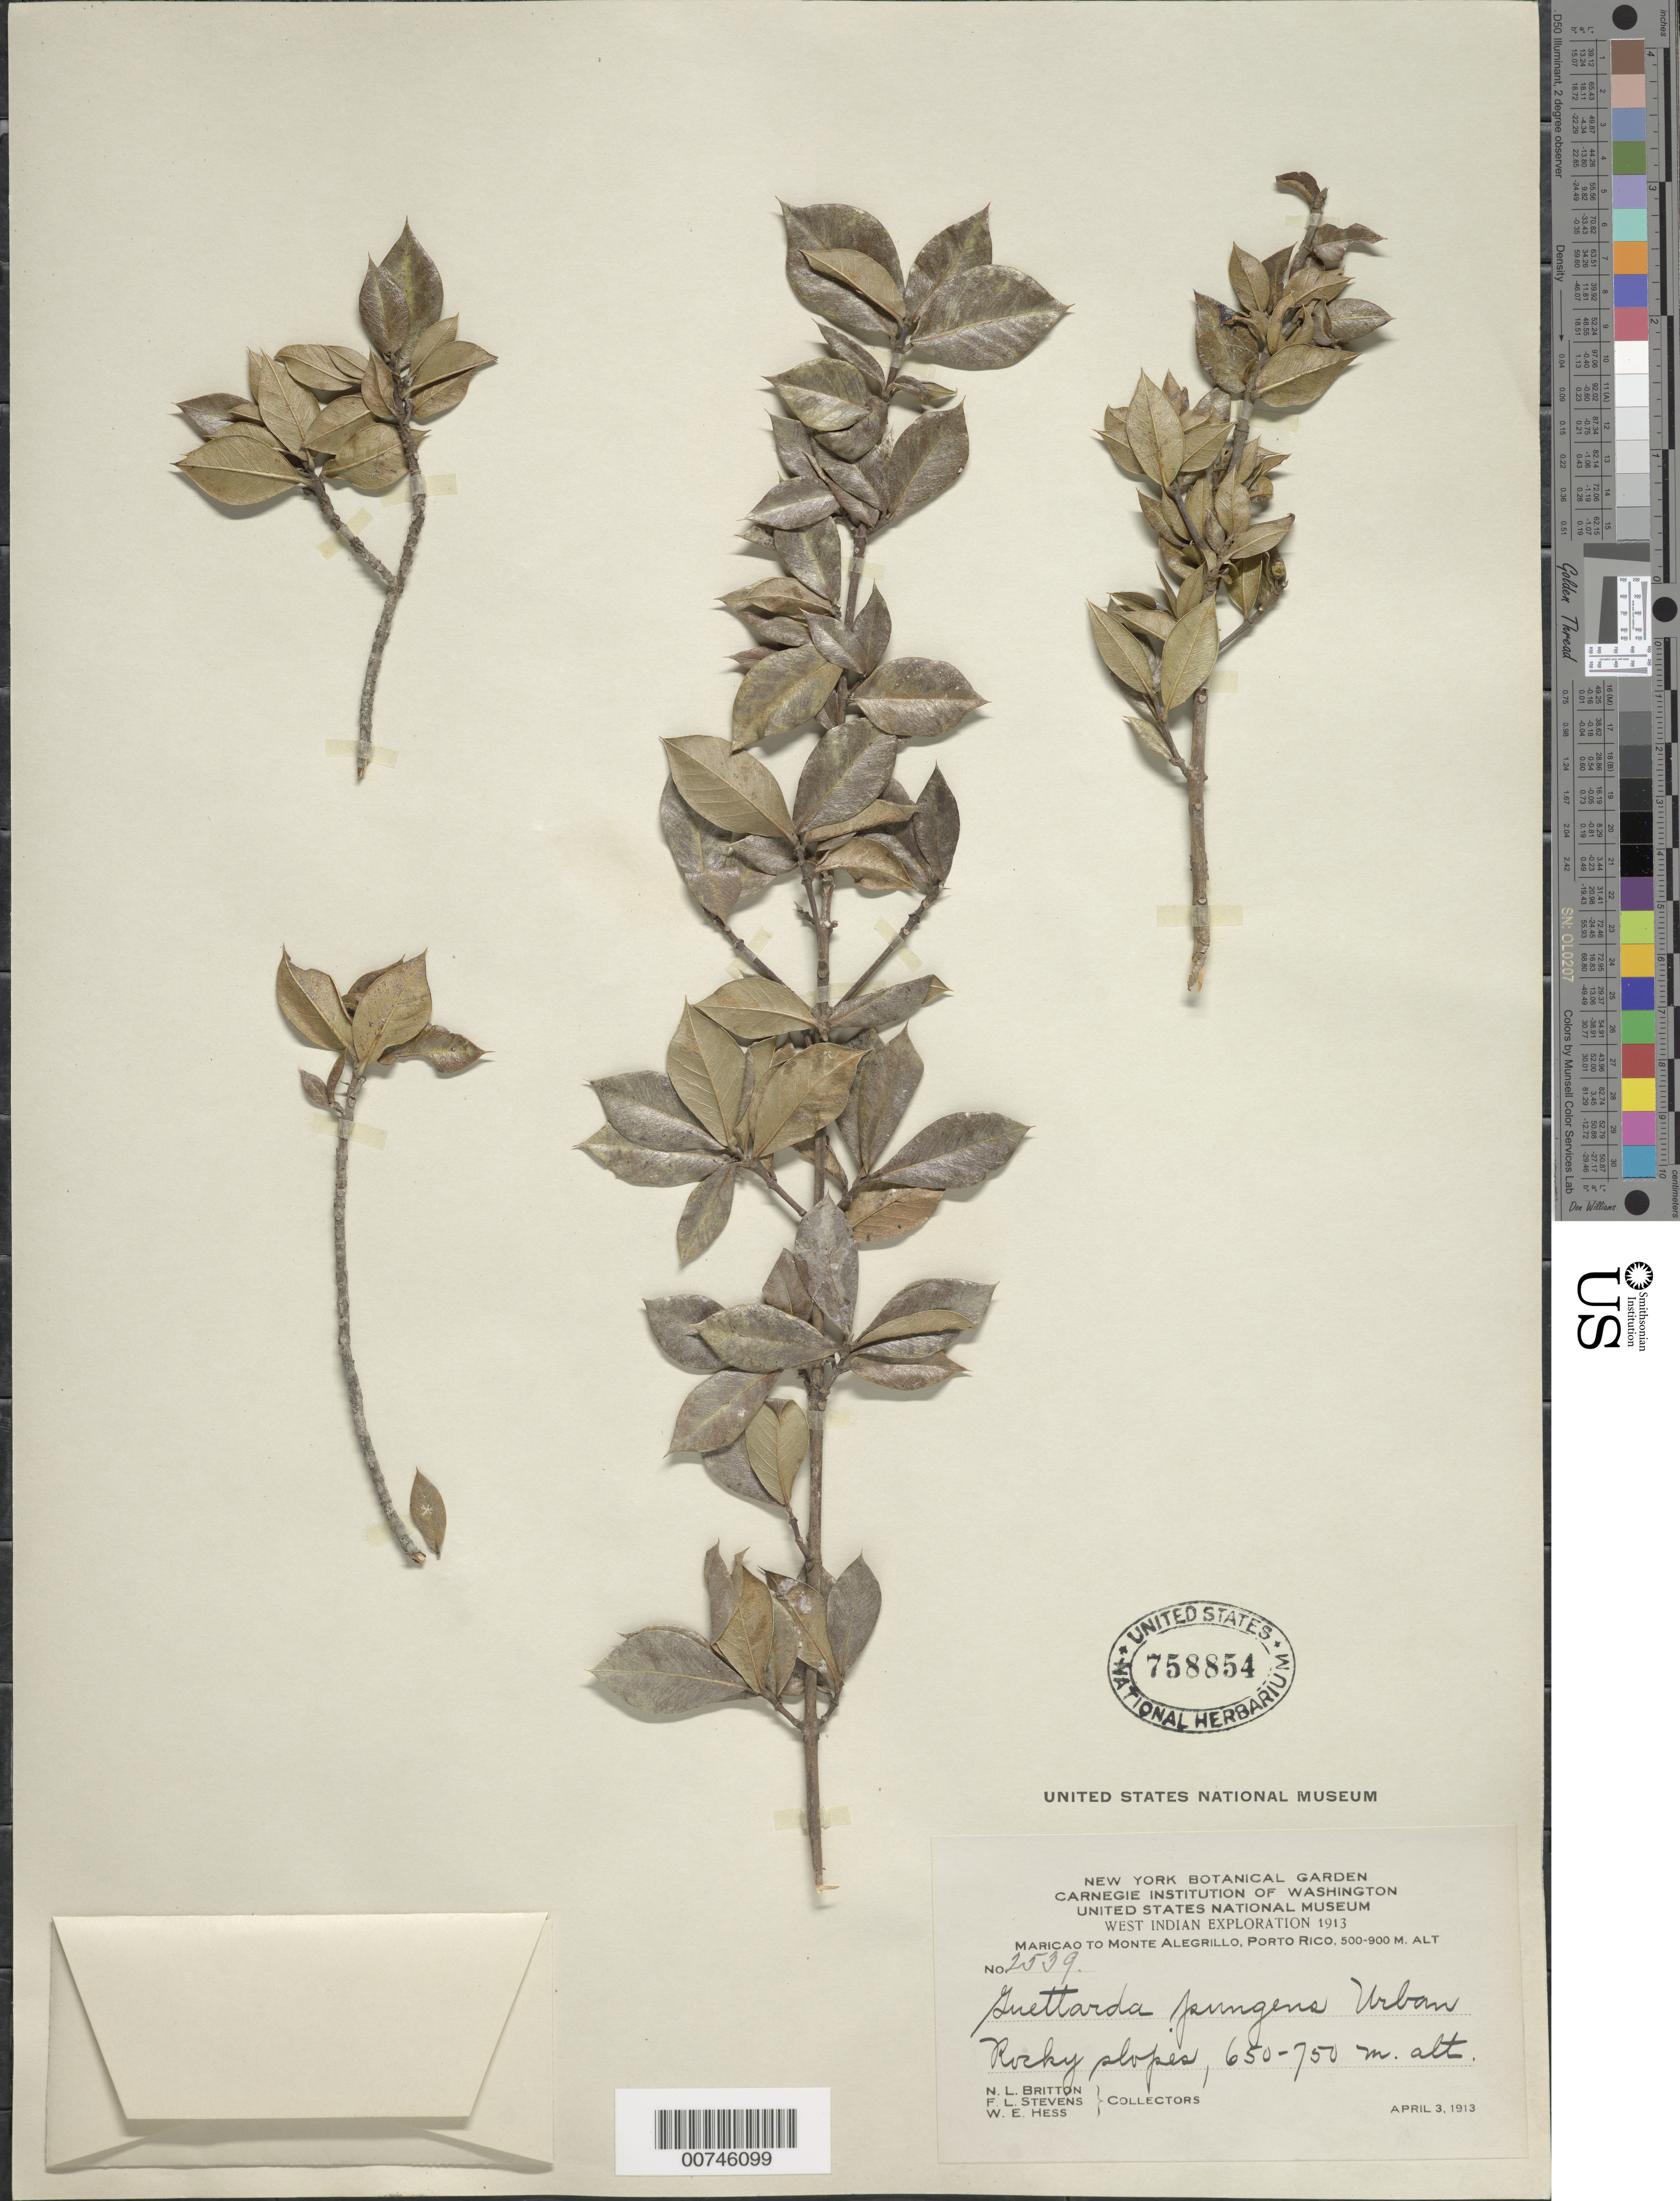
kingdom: Plantae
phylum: Tracheophyta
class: Magnoliopsida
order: Gentianales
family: Rubiaceae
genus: Guettarda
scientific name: Guettarda pungens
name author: Urb.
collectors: N. Britton, F. L. Stevens & W. Hess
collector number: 2539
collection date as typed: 03 Apr 1913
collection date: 1913-04-03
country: Puerto Rico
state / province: Maricao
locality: Maricao to Monte Alegrillo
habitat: Rocky slopes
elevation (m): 650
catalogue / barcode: US 758854